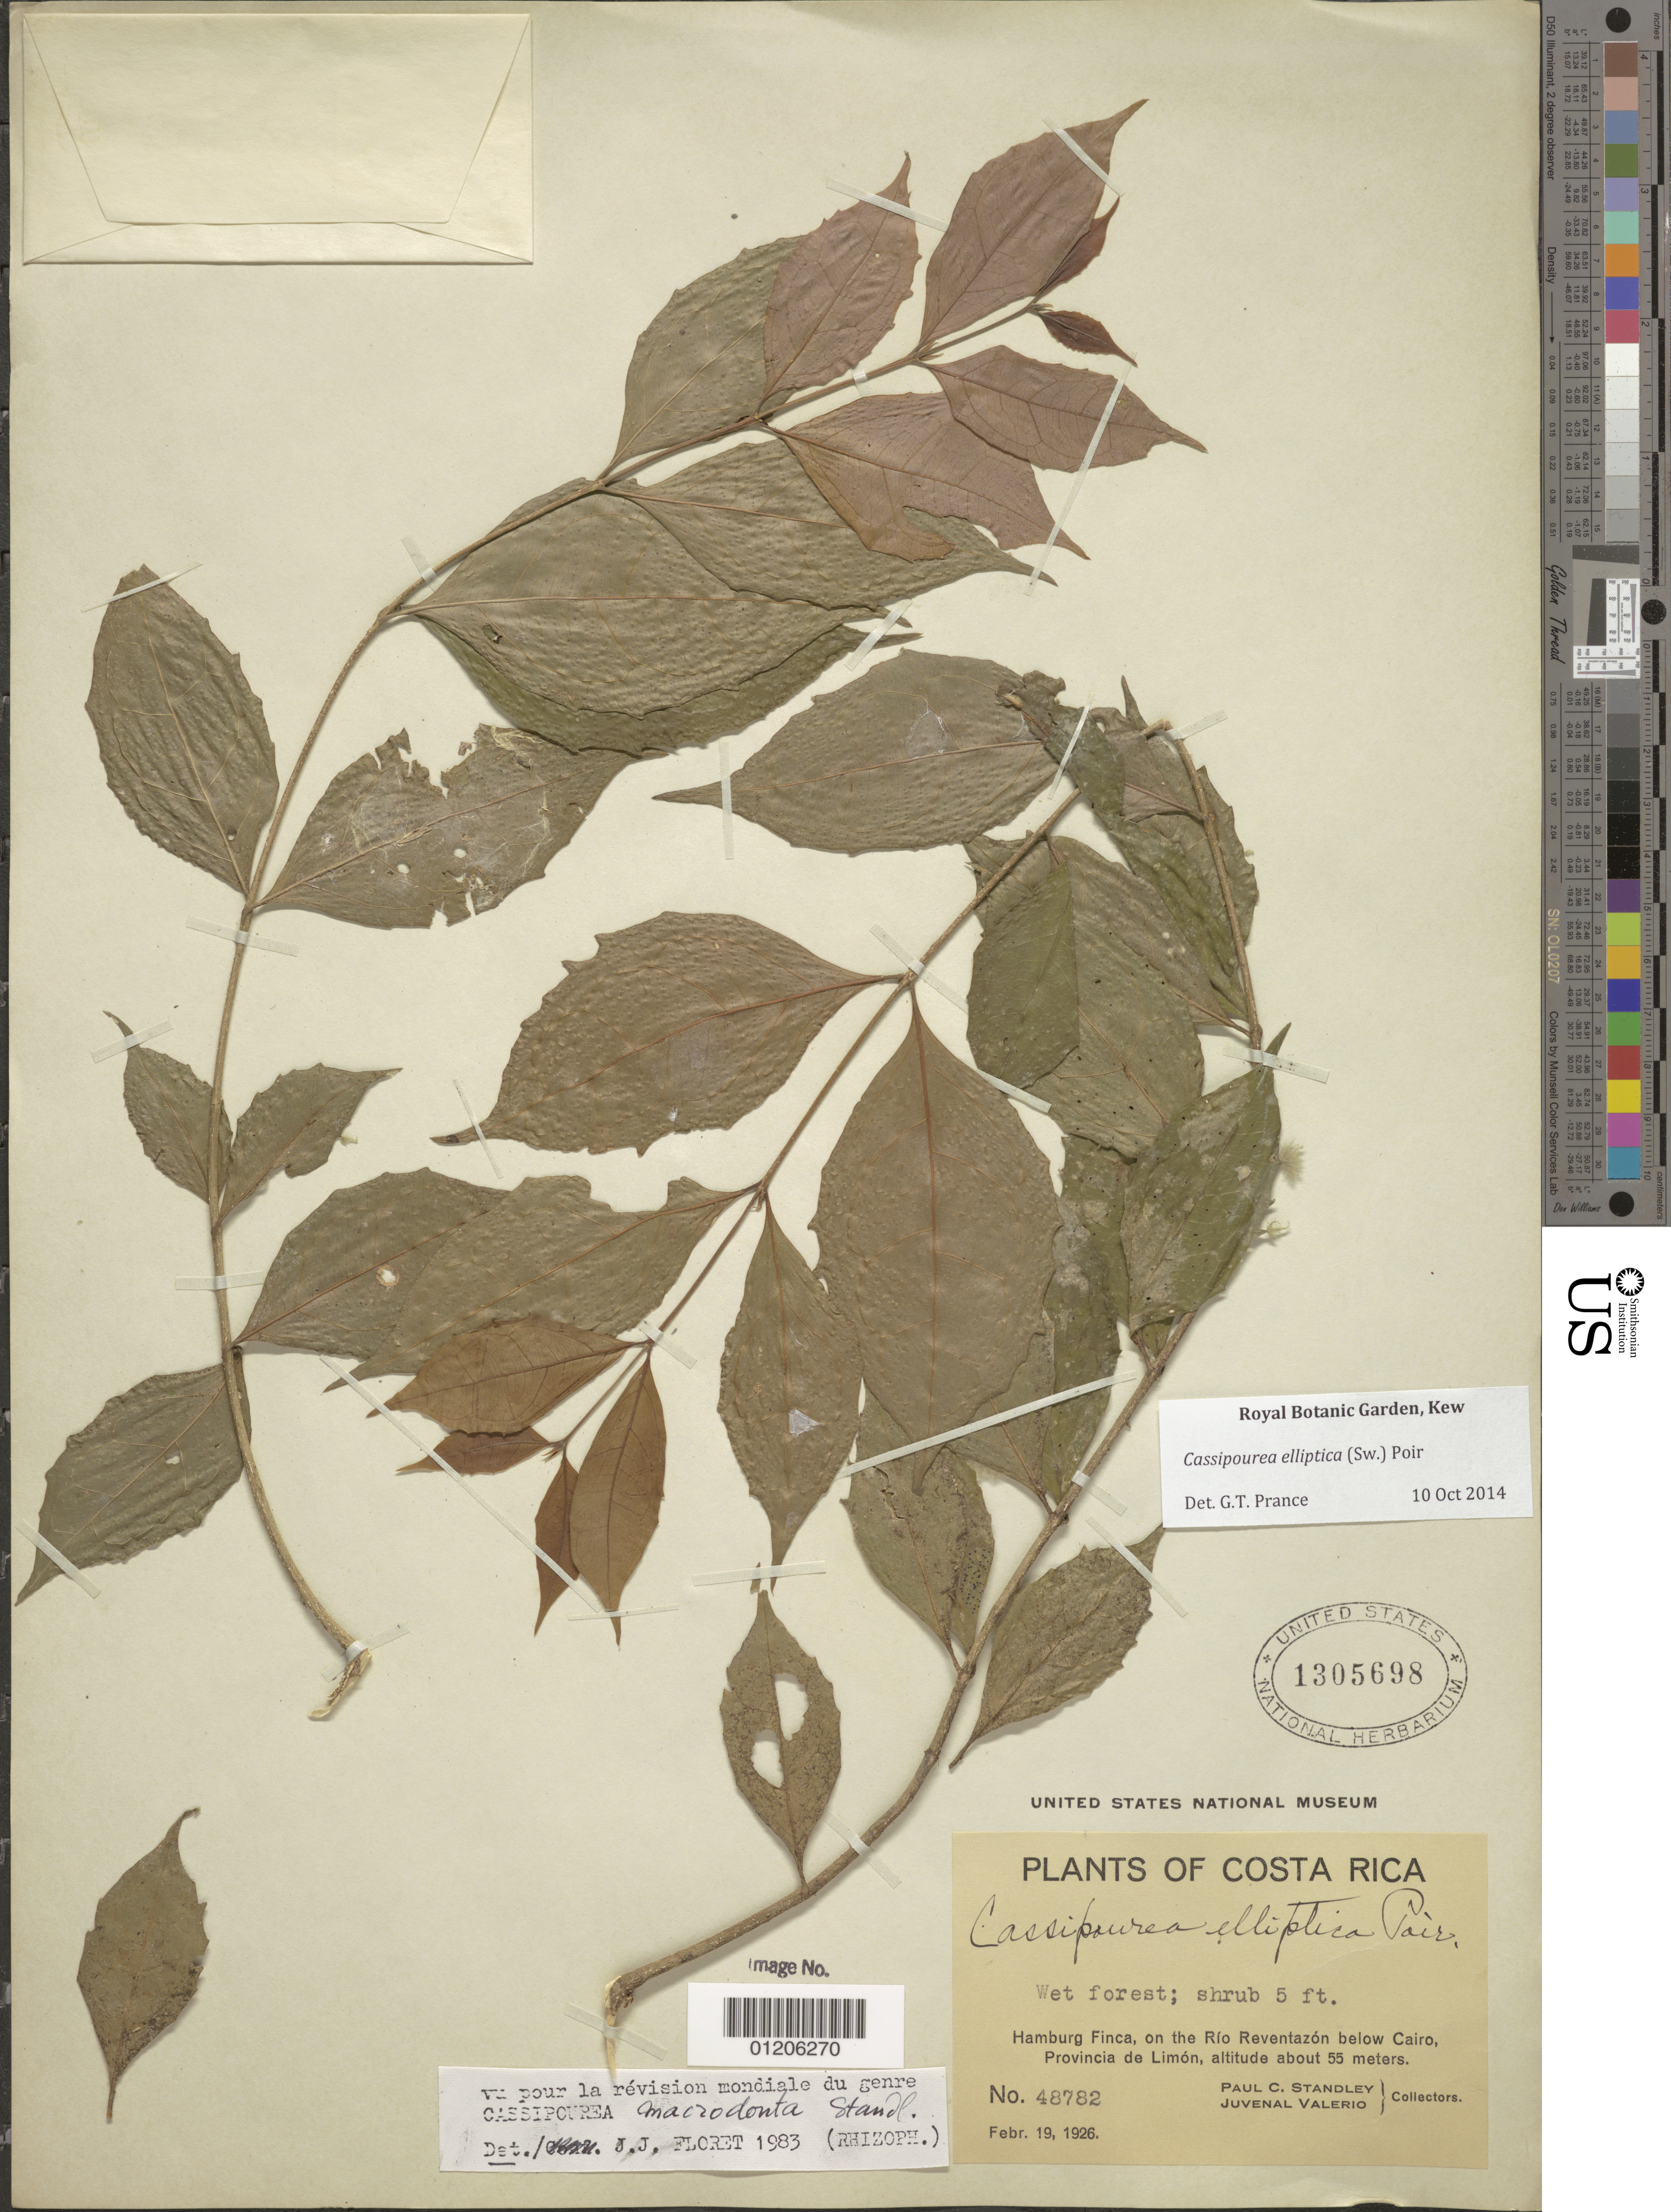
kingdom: Plantae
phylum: Tracheophyta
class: Magnoliopsida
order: Malpighiales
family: Rhizophoraceae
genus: Cassipourea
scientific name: Cassipourea elliptica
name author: (Sw.) Poir.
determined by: Prance, G. T.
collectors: P. C. Standley & J. Valerio R.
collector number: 48782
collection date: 1926-02-19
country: Costa Rica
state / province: Limón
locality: Hamburg Finca, on the Rio Reventazon below Cairo.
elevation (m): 55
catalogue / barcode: US 1305698